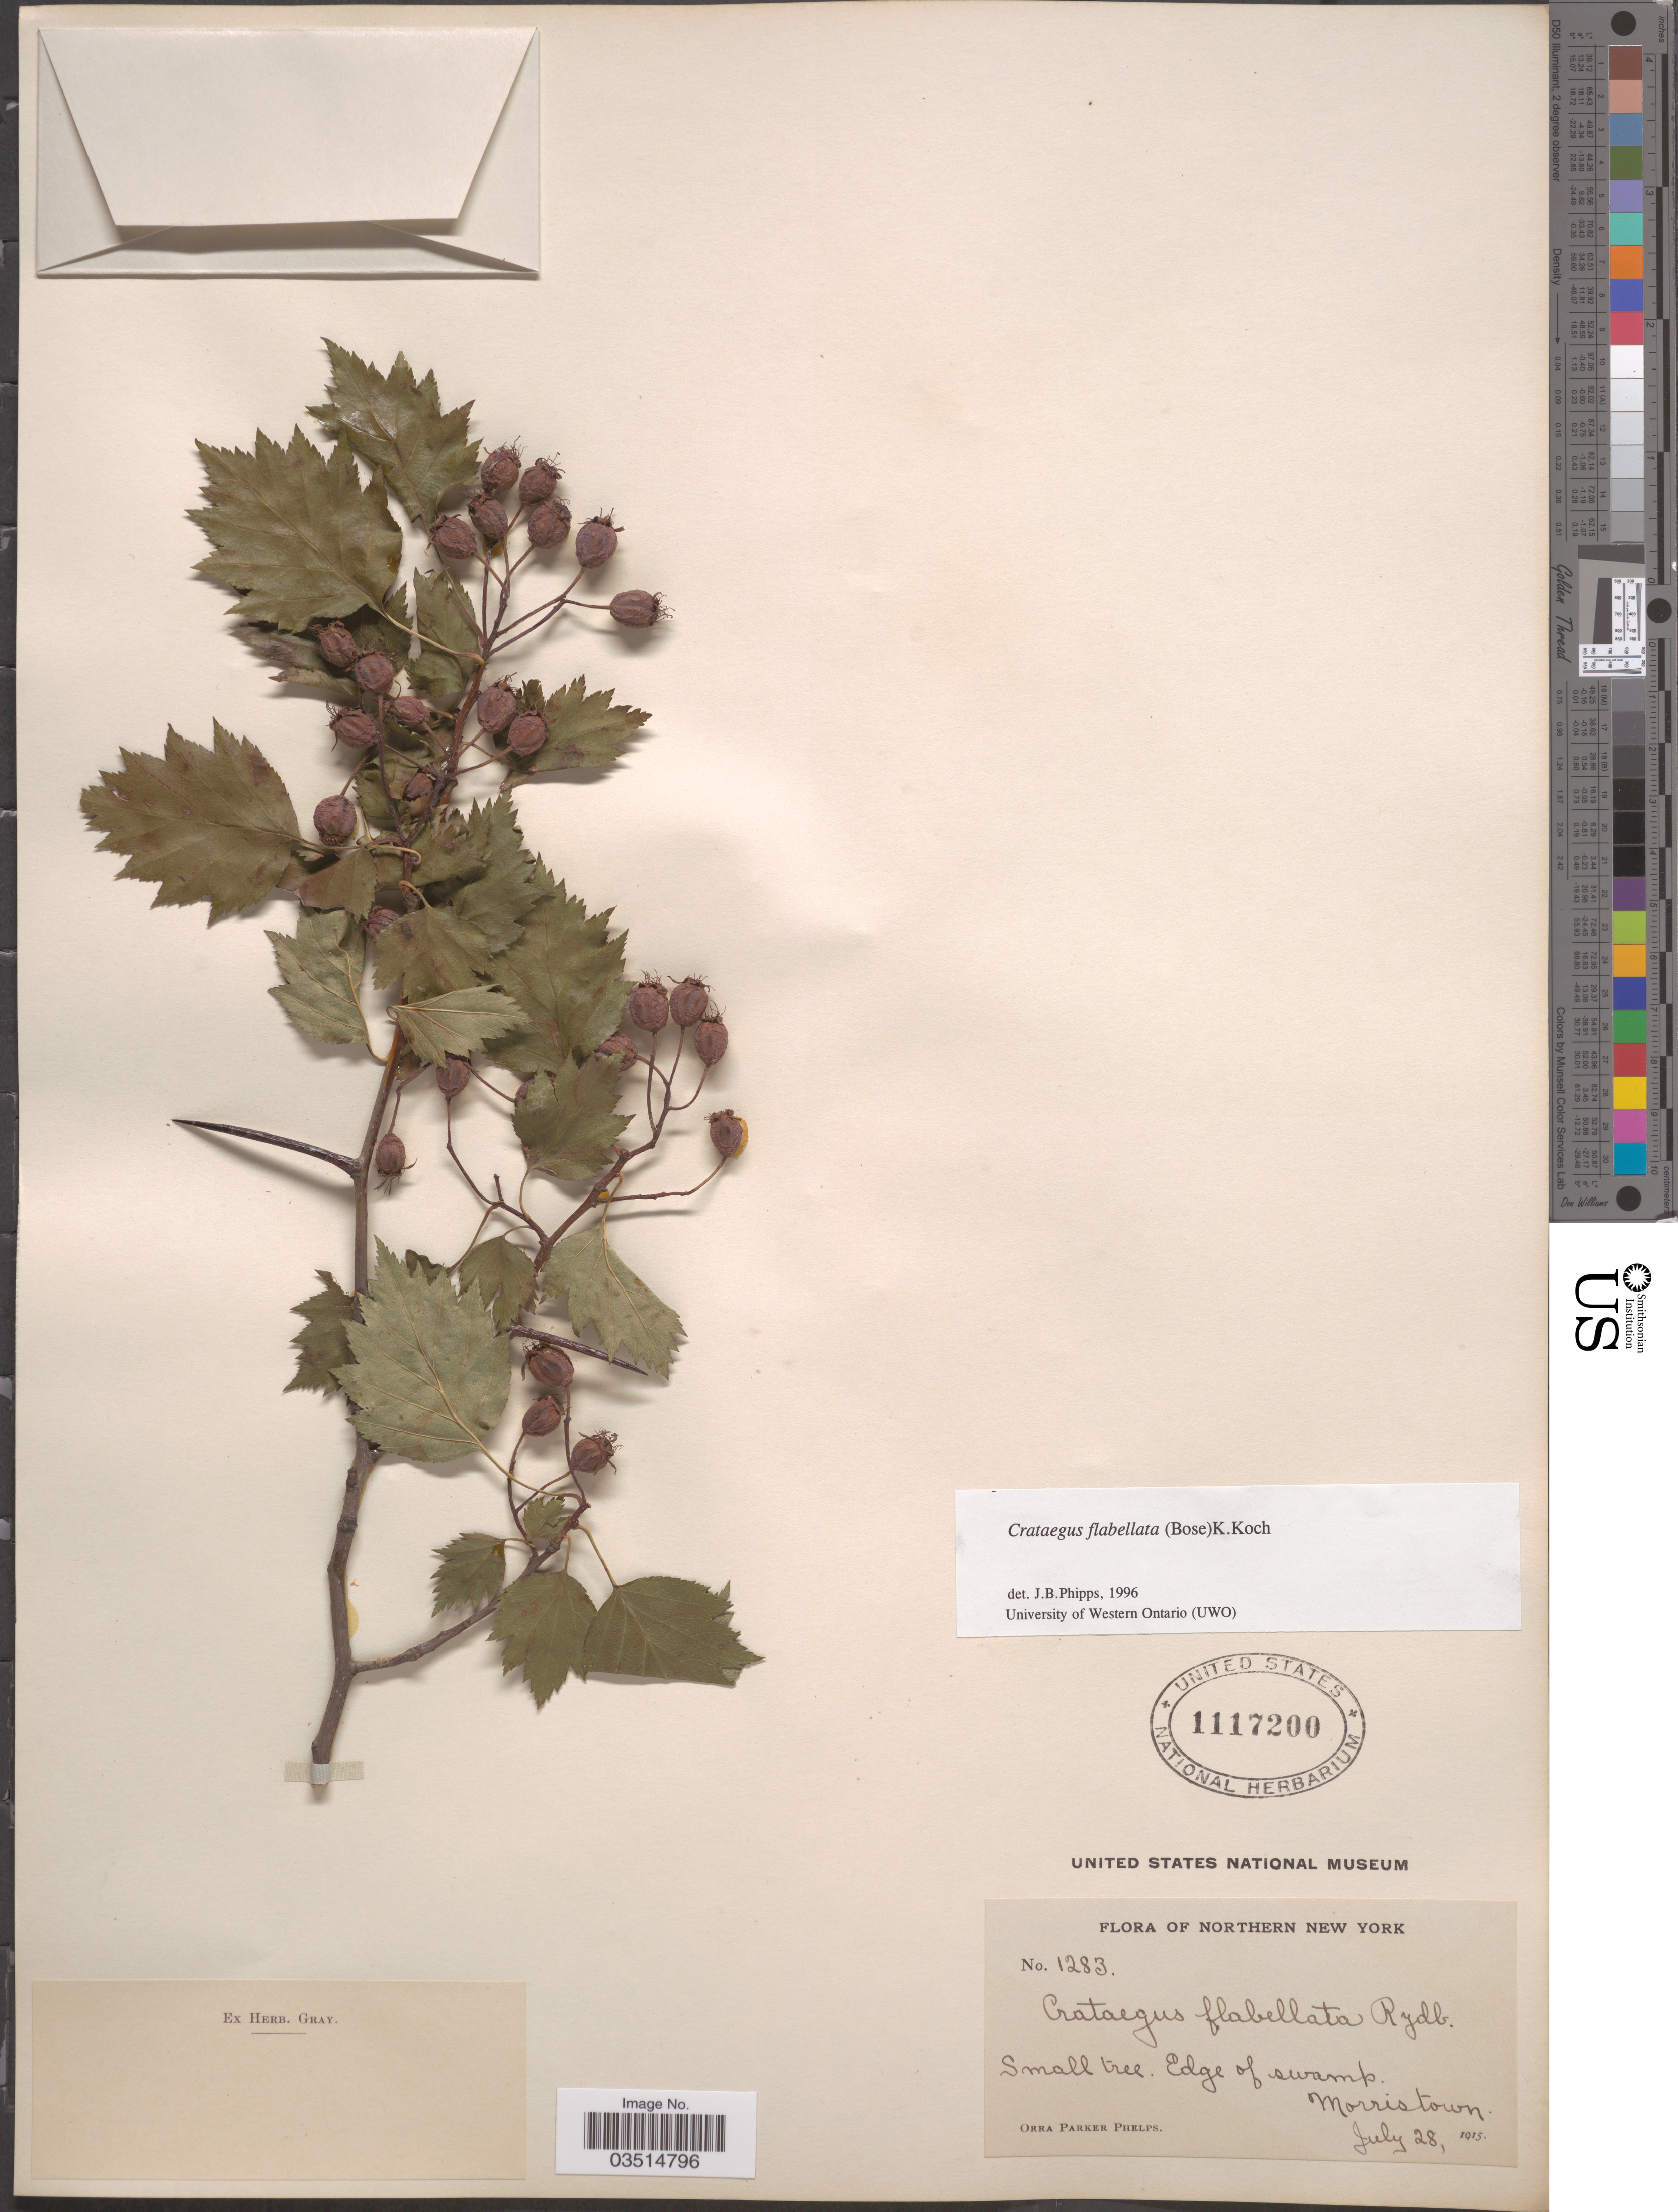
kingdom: Plantae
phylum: Tracheophyta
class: Magnoliopsida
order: Rosales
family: Rosaceae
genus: Crataegus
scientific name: Crataegus flabellata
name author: (Bosc) K. Koch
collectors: O. P. Phelps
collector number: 1283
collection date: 1915-07-28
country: United States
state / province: New York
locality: Northern New York. Morristown.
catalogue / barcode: US 1117200